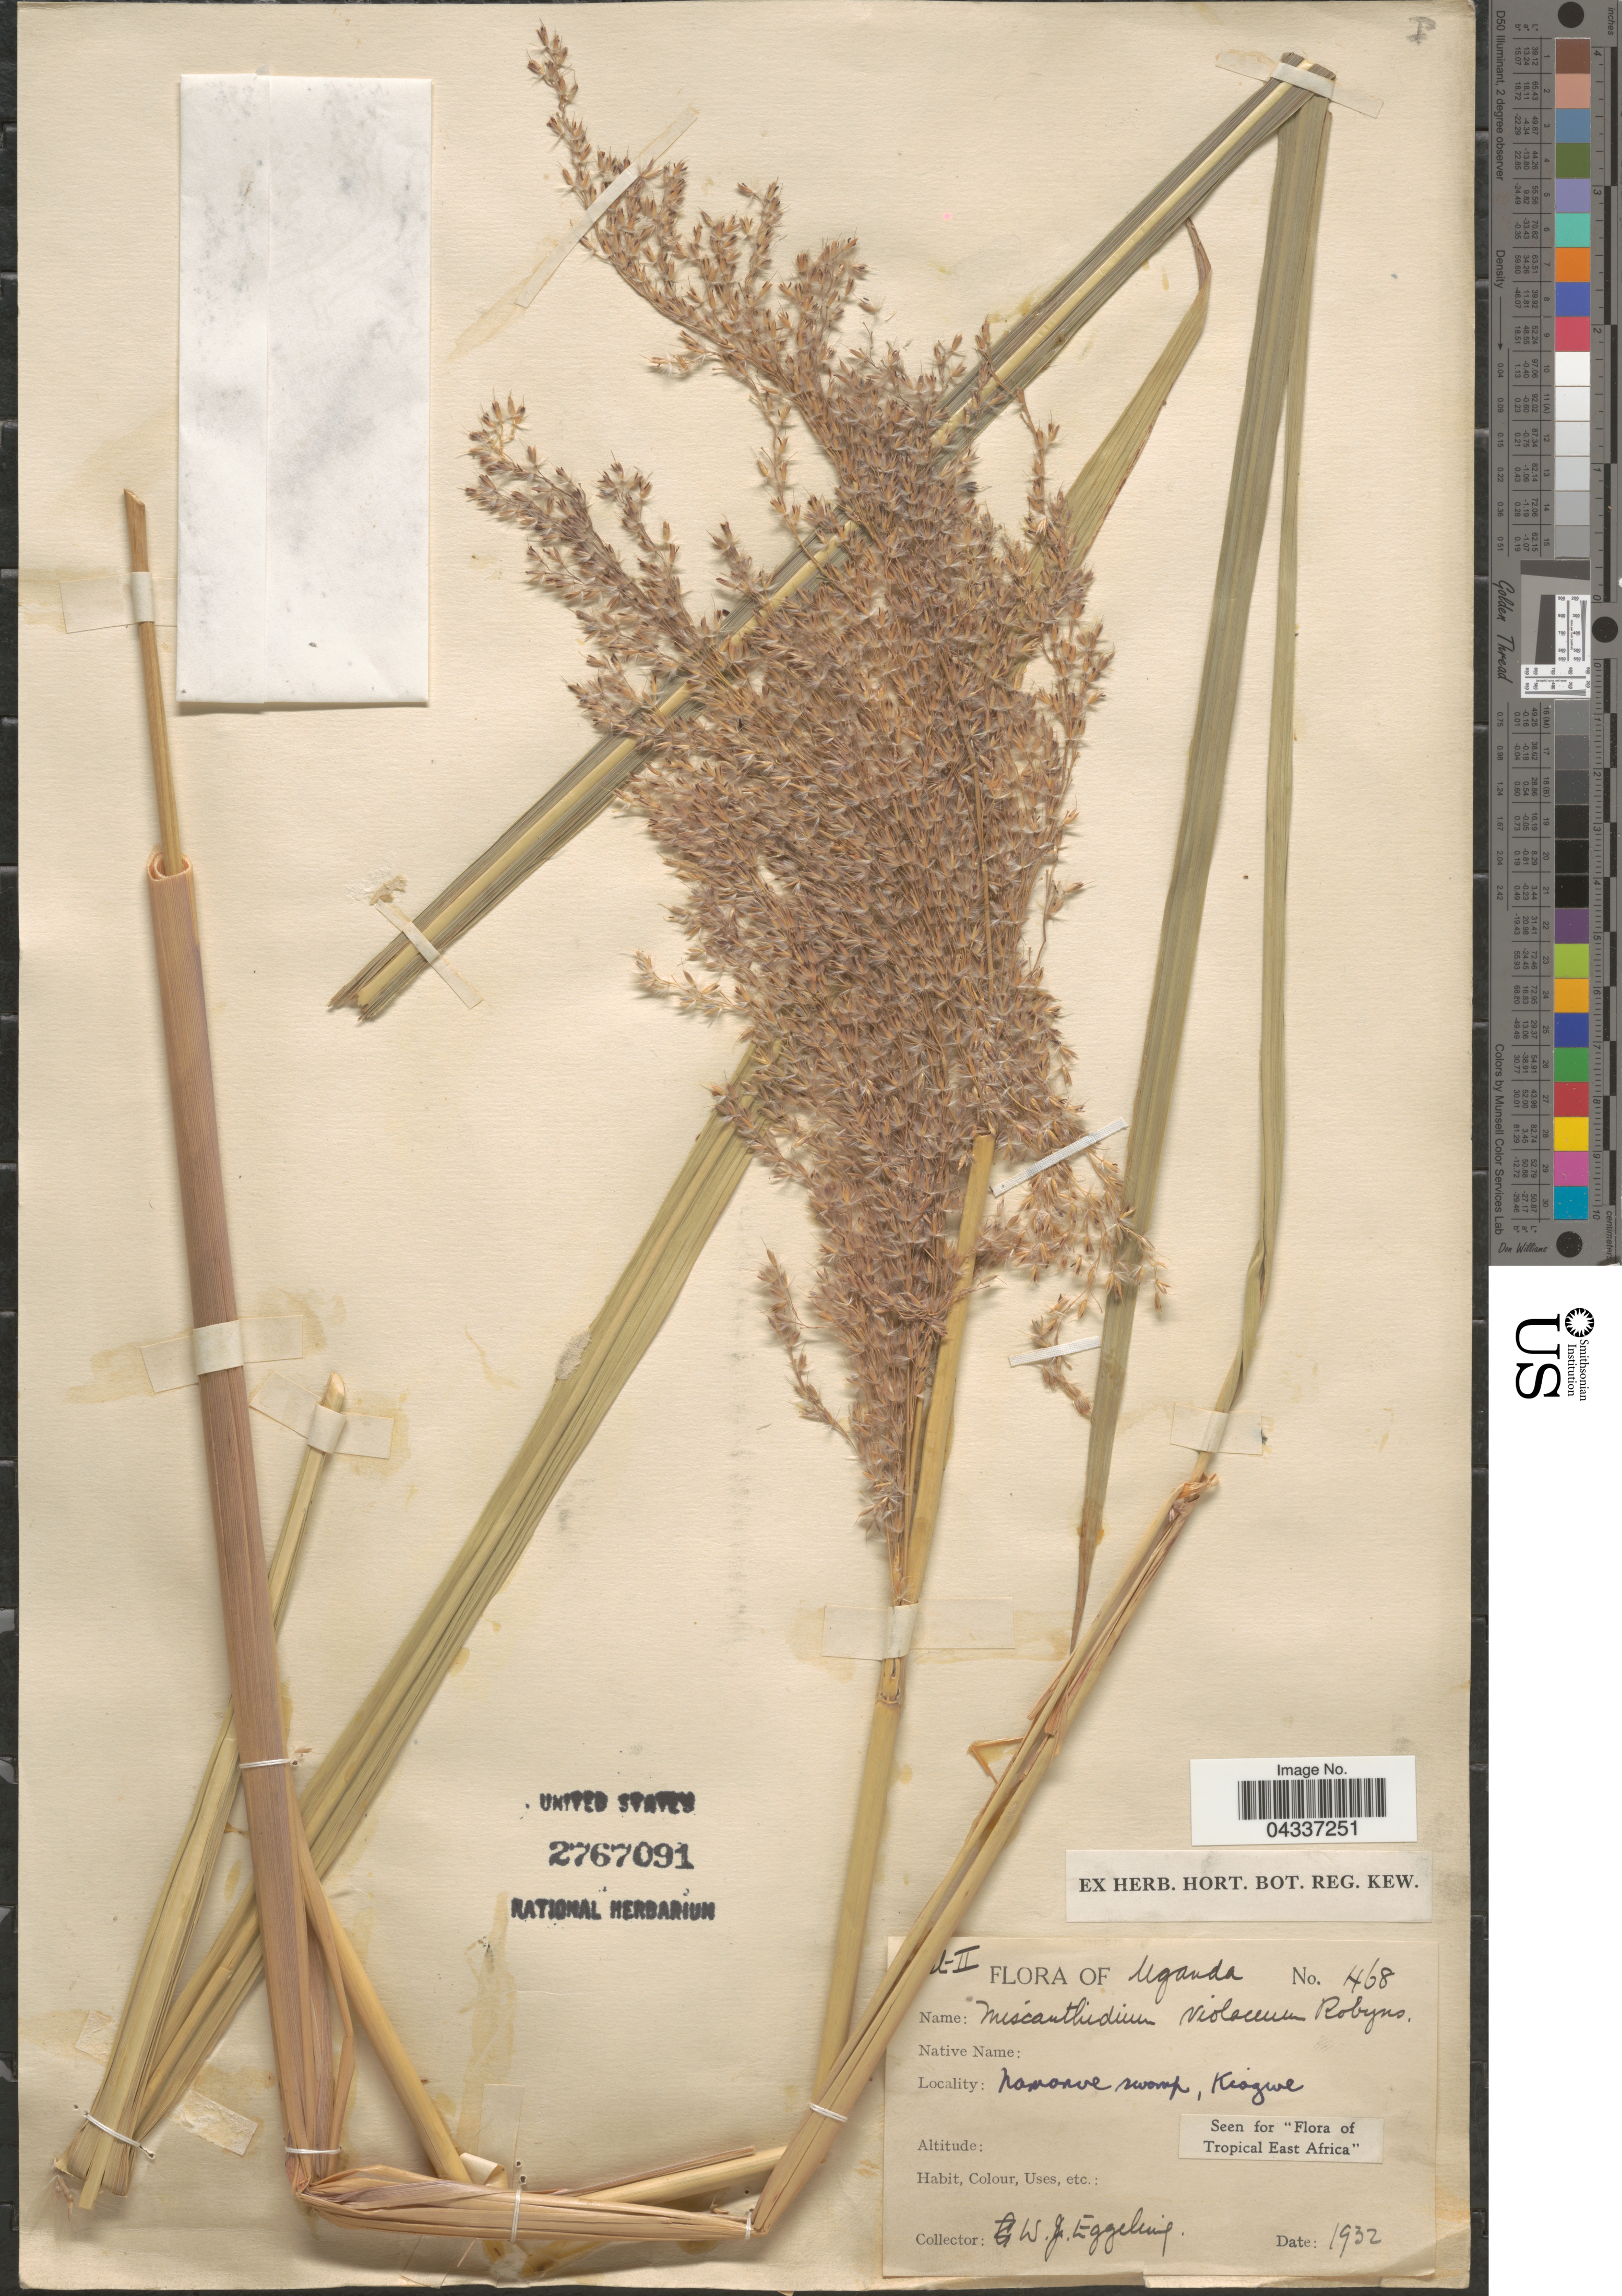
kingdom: Plantae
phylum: Tracheophyta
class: Liliopsida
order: Poales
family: Poaceae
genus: Miscanthidium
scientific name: Miscanthidium violaceum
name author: (K. Schum.) Robyns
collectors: W. Eggeling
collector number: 468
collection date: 1932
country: Uganda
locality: Namanve swamp, Kiagwe. Tropical East Africa.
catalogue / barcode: US 2767091